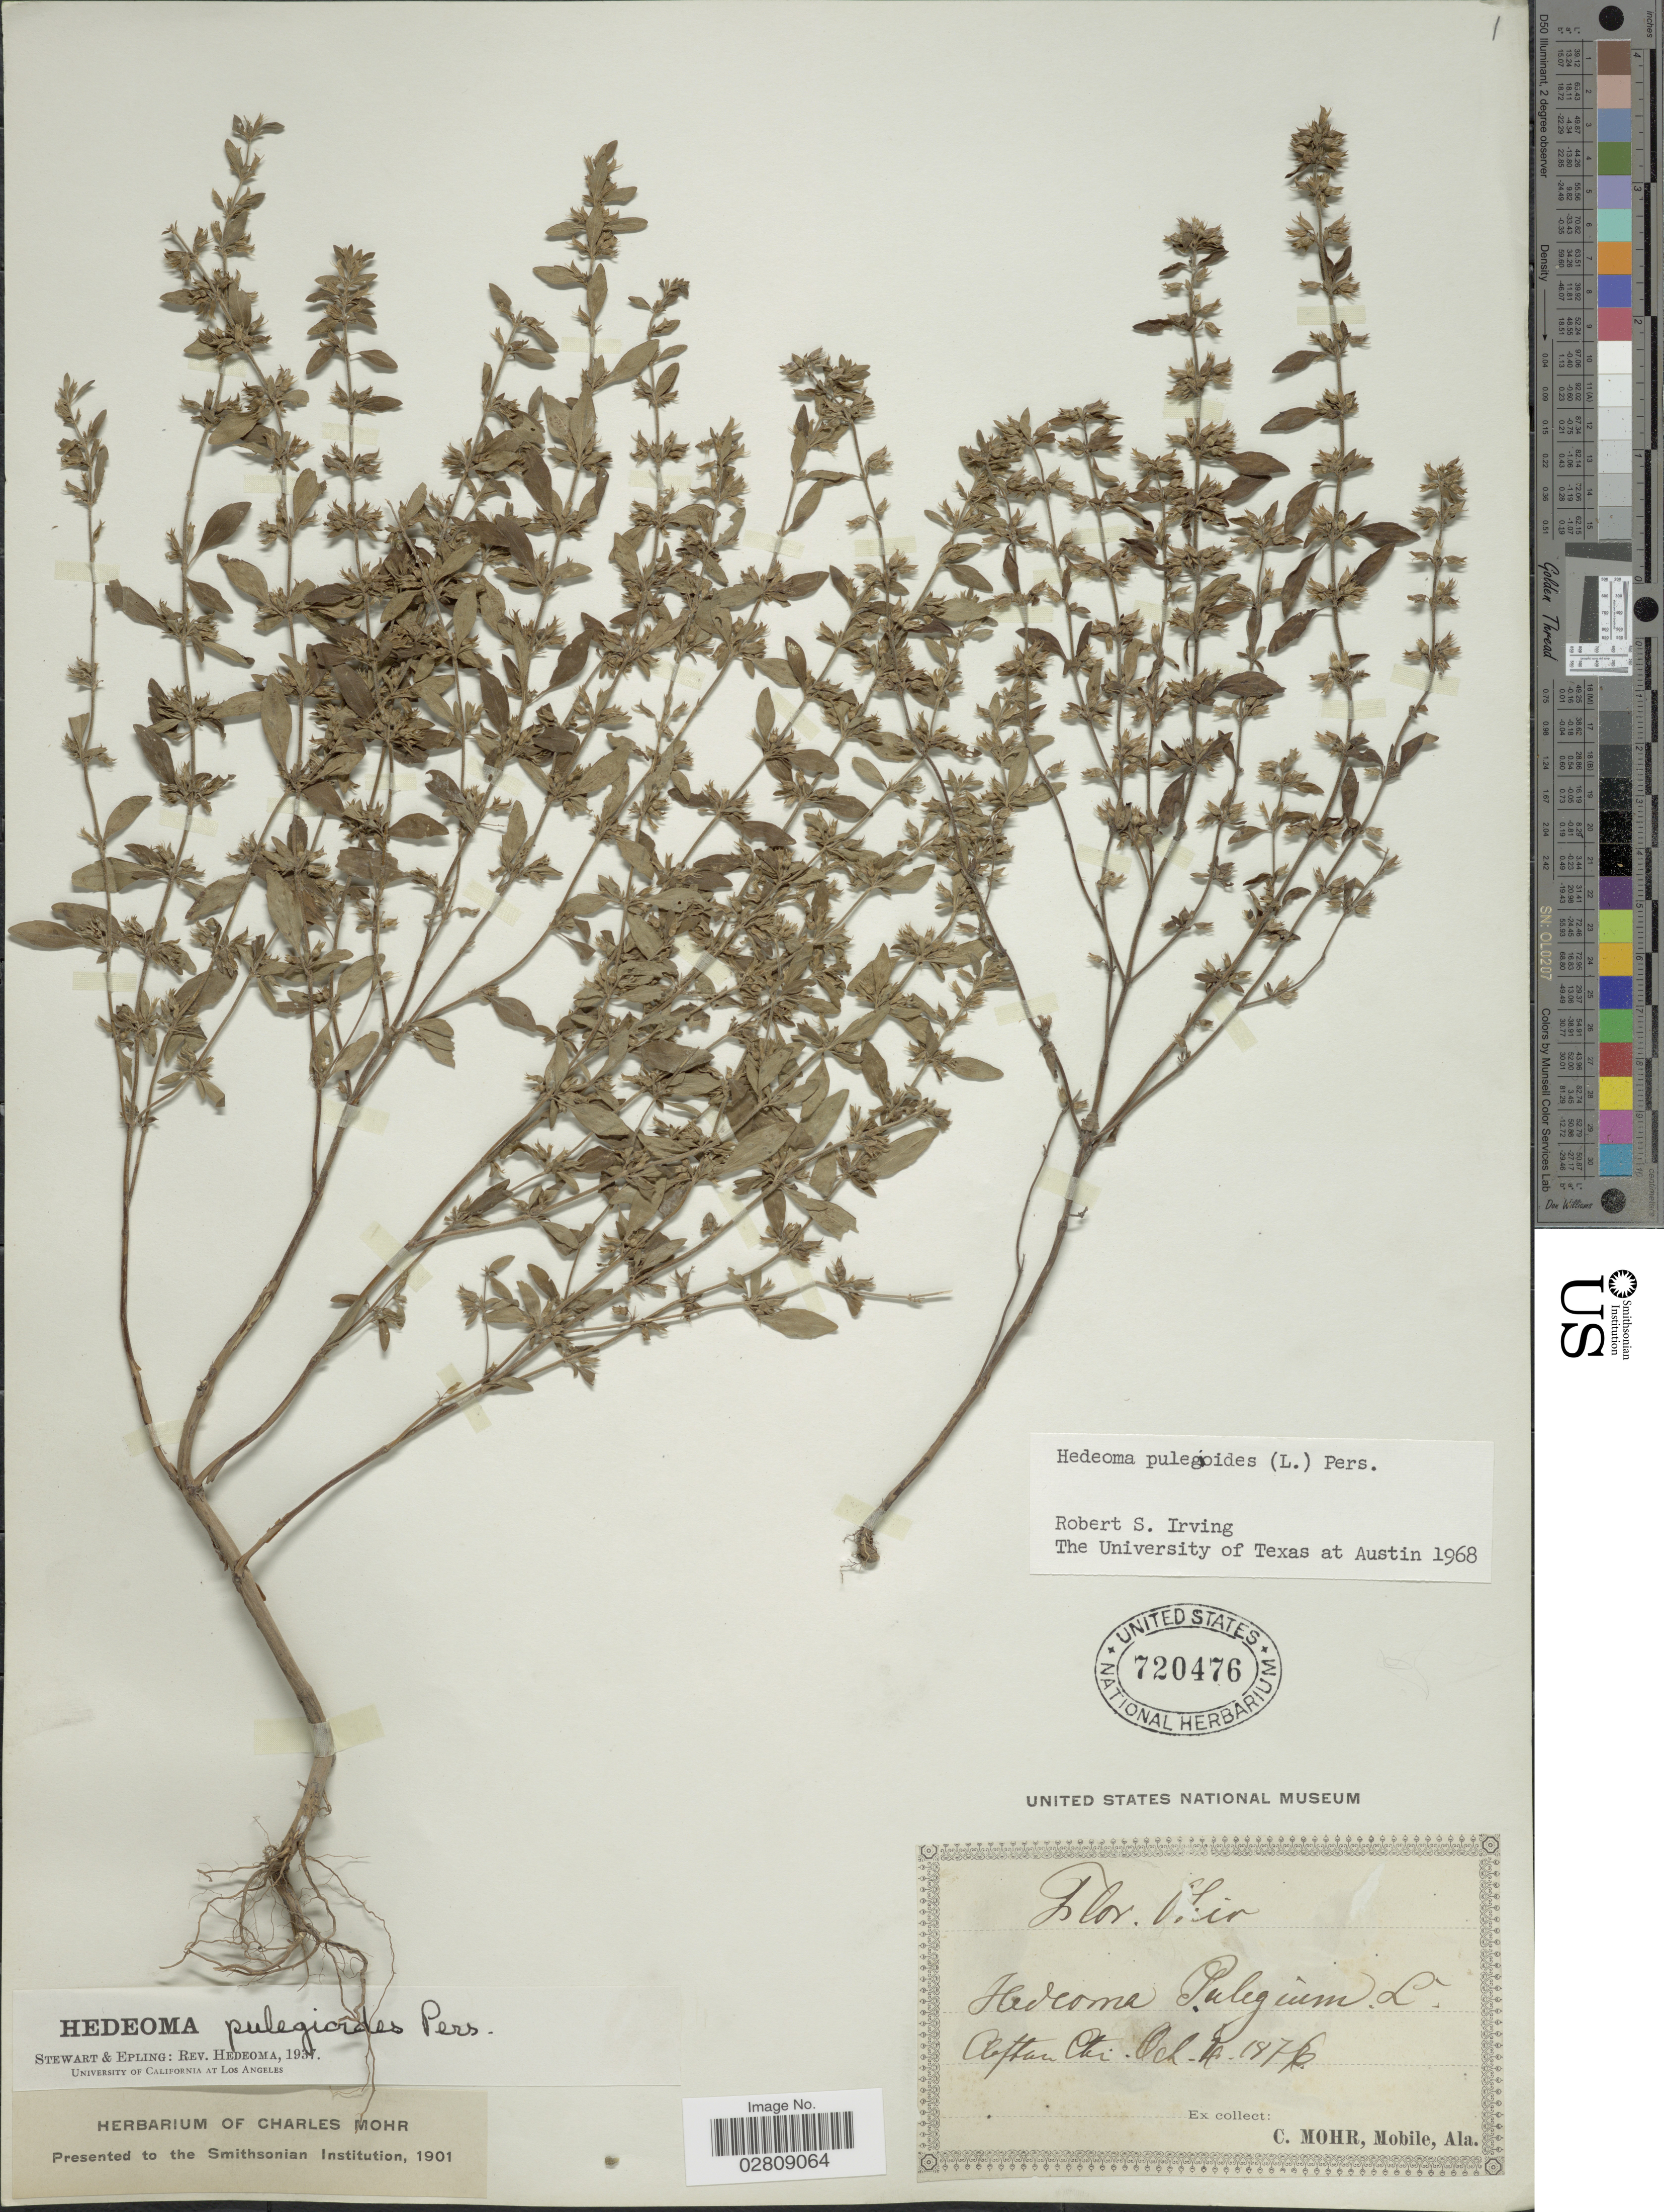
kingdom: Plantae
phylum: Tracheophyta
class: Magnoliopsida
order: Lamiales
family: Lamiaceae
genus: Hedeoma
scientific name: Hedeoma pulegioides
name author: (L.) Pers.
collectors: Mohr, C. T. (herbarium)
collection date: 1876-10-04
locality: Aftan [interpreted] Ci [interpreted]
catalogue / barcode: US 720476